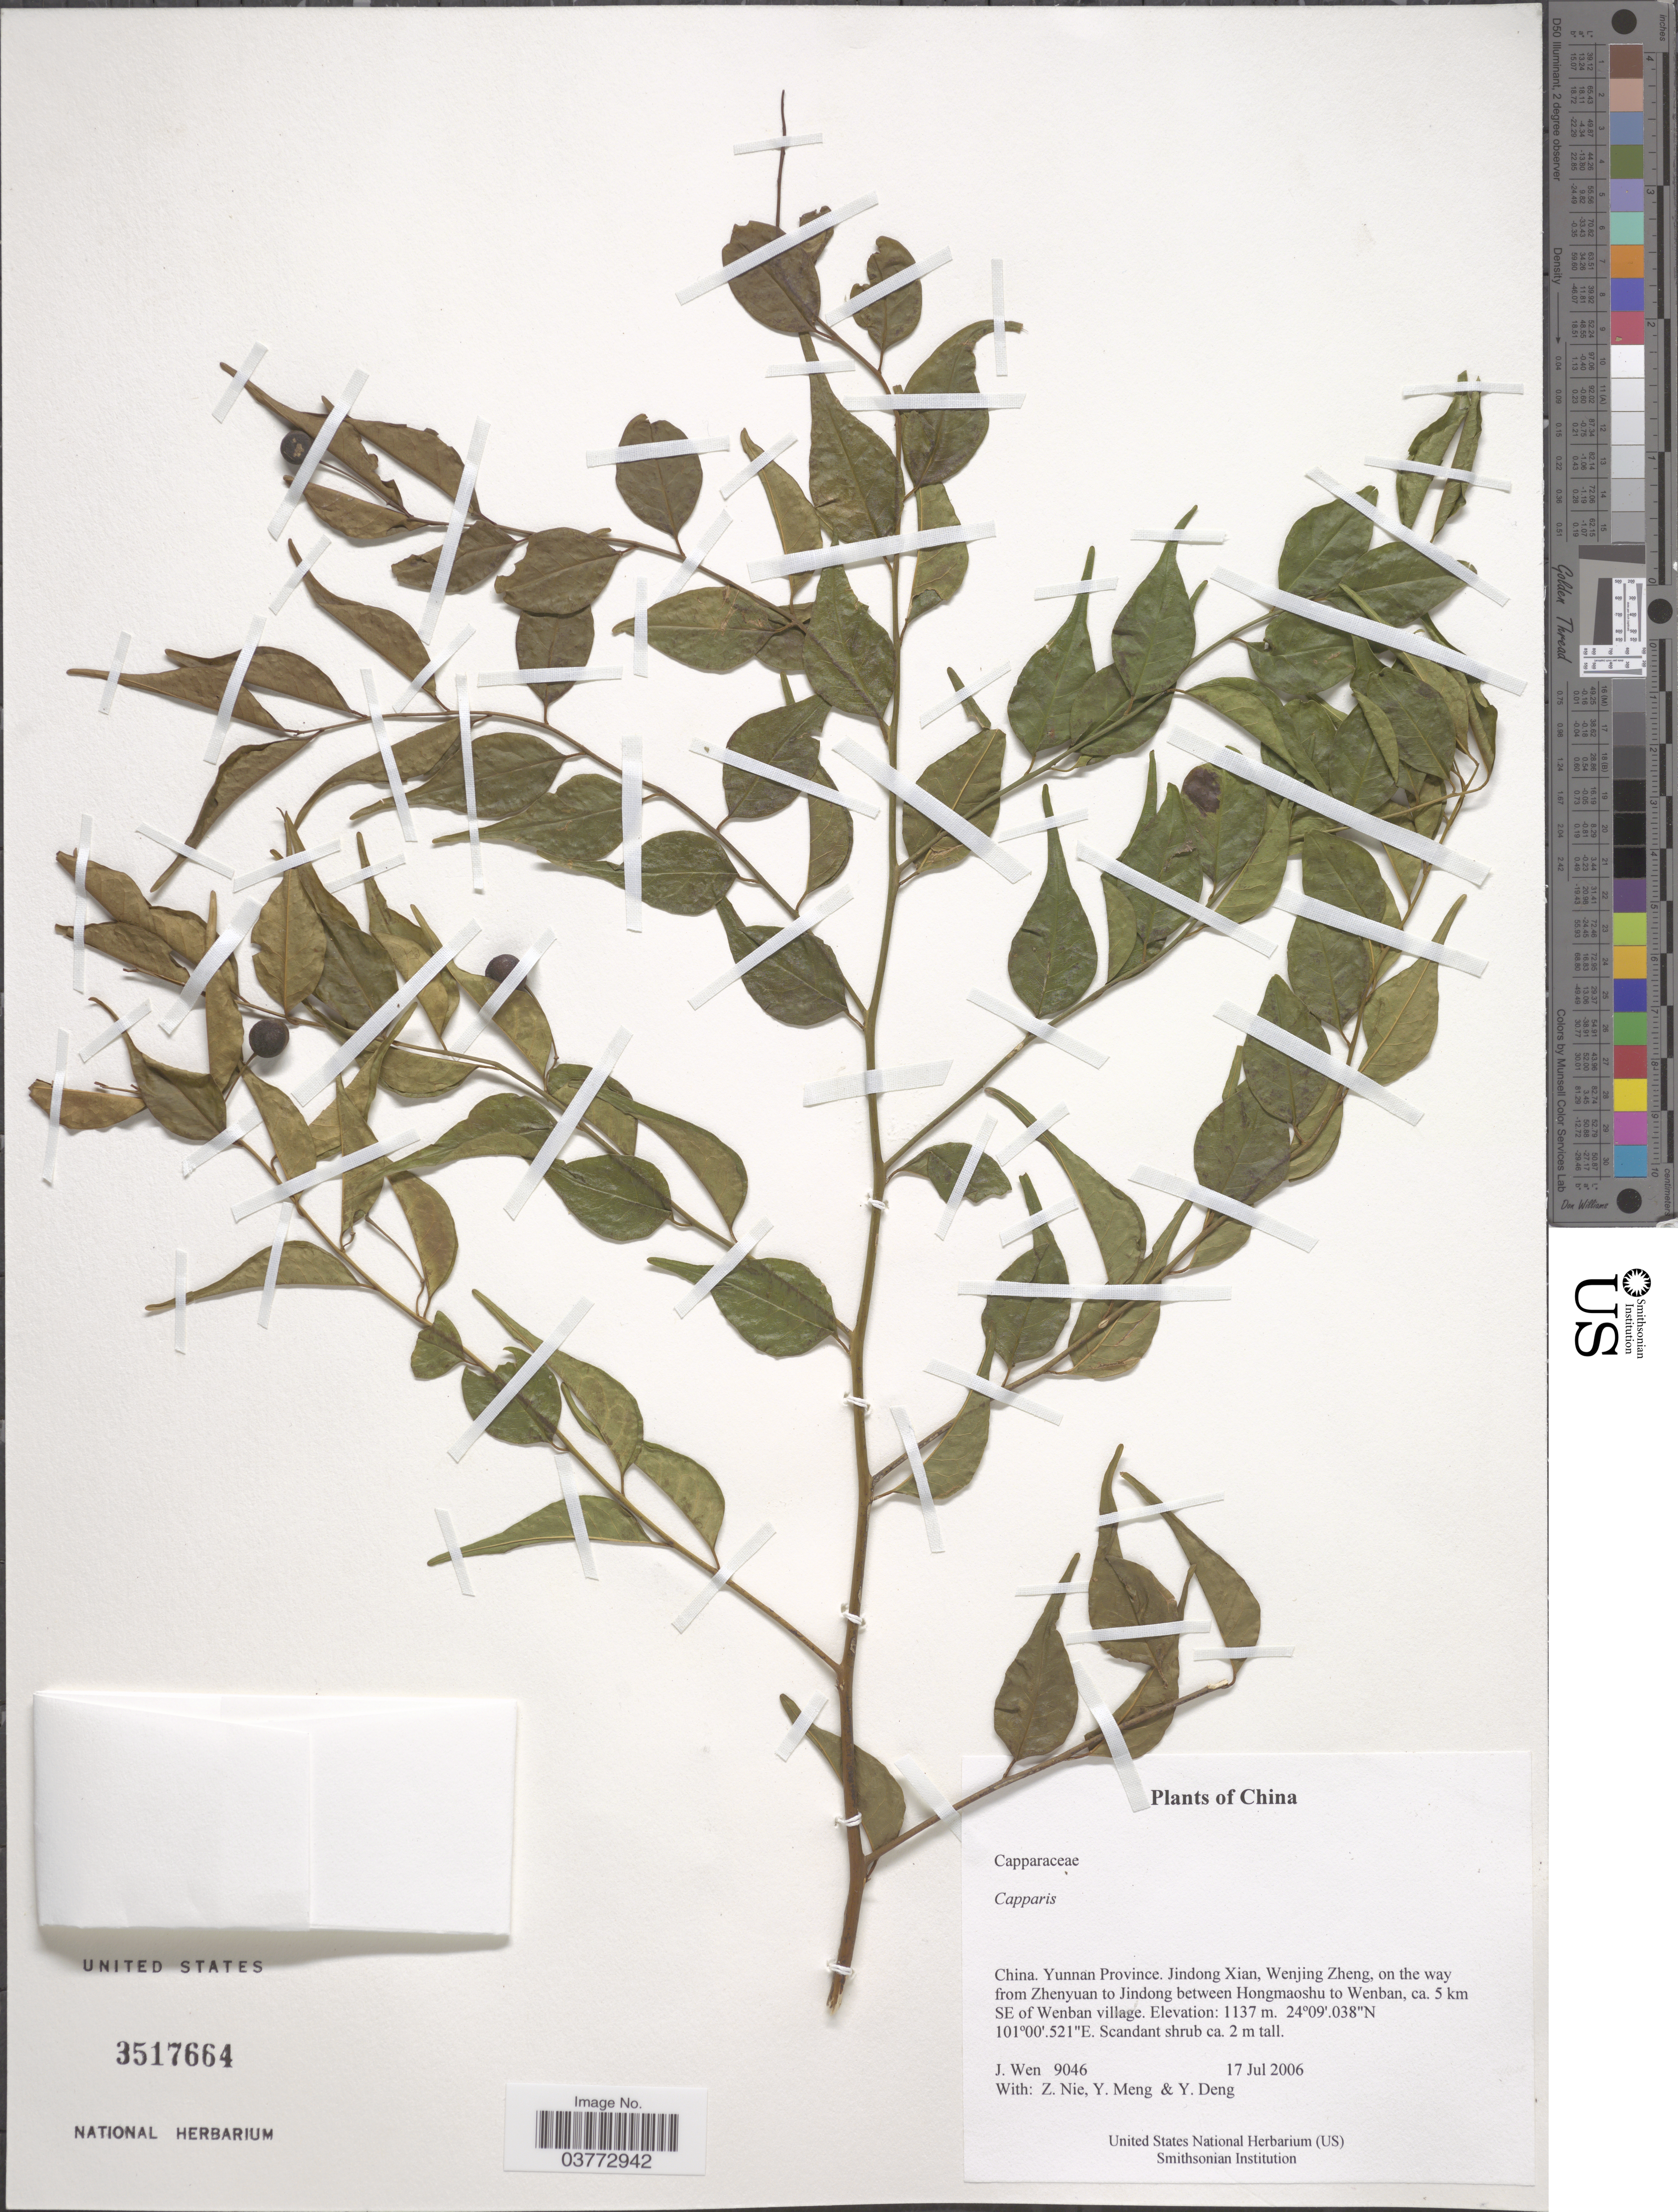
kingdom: Plantae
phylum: Tracheophyta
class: Magnoliopsida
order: Brassicales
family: Capparaceae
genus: Capparis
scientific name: Capparis sp.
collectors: J. Wen, Z. Nie, Y. Meng & Y. Deng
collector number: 9046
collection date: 2006-07-17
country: China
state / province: Yunnan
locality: Jindong Xian, Wenjing Zheng, on the way from Zhenyuan to Jindong between Hongmaoshu to Wenban, ca. 5 km SE of Wenban village.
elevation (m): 1137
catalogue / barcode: US 3517664